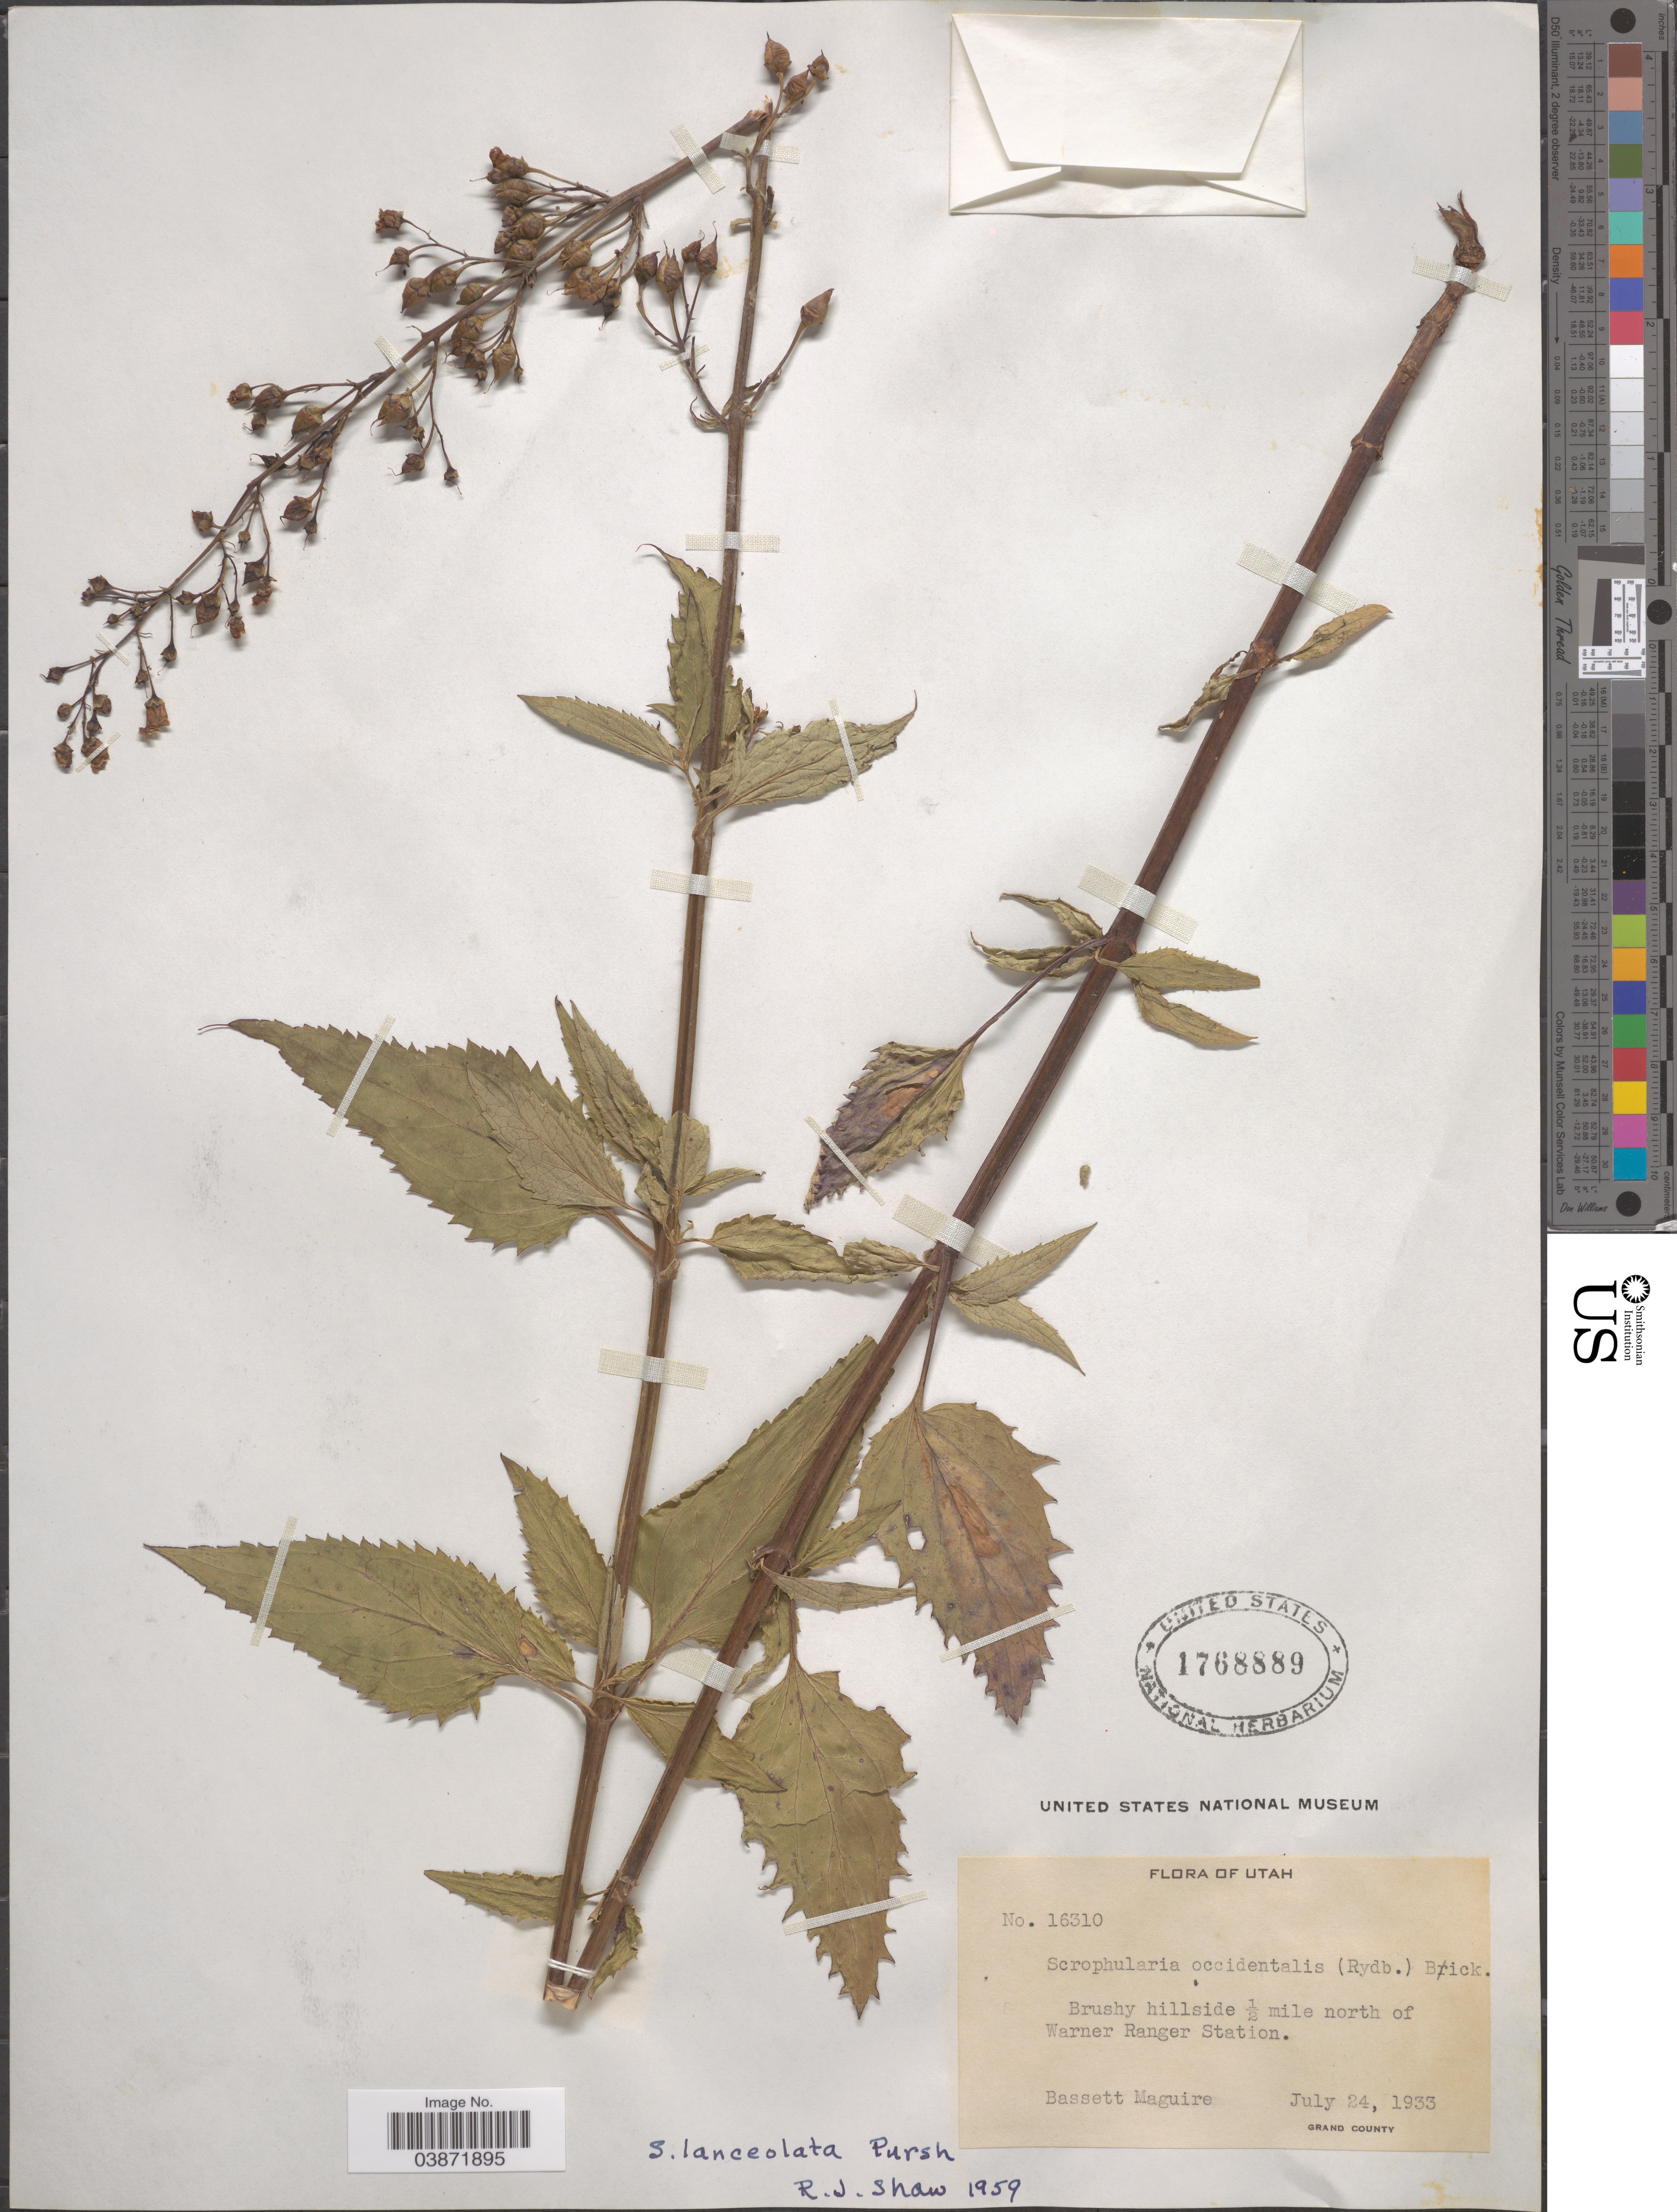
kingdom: Plantae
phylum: Tracheophyta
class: Magnoliopsida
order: Lamiales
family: Scrophulariaceae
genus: Scrophularia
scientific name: Scrophularia lanceolata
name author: Pursh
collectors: B. Maguire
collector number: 16310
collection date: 1933-07-24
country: United States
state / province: Utah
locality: ½ mile north of Warner Ranger Station. Grand County.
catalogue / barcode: US 1768889